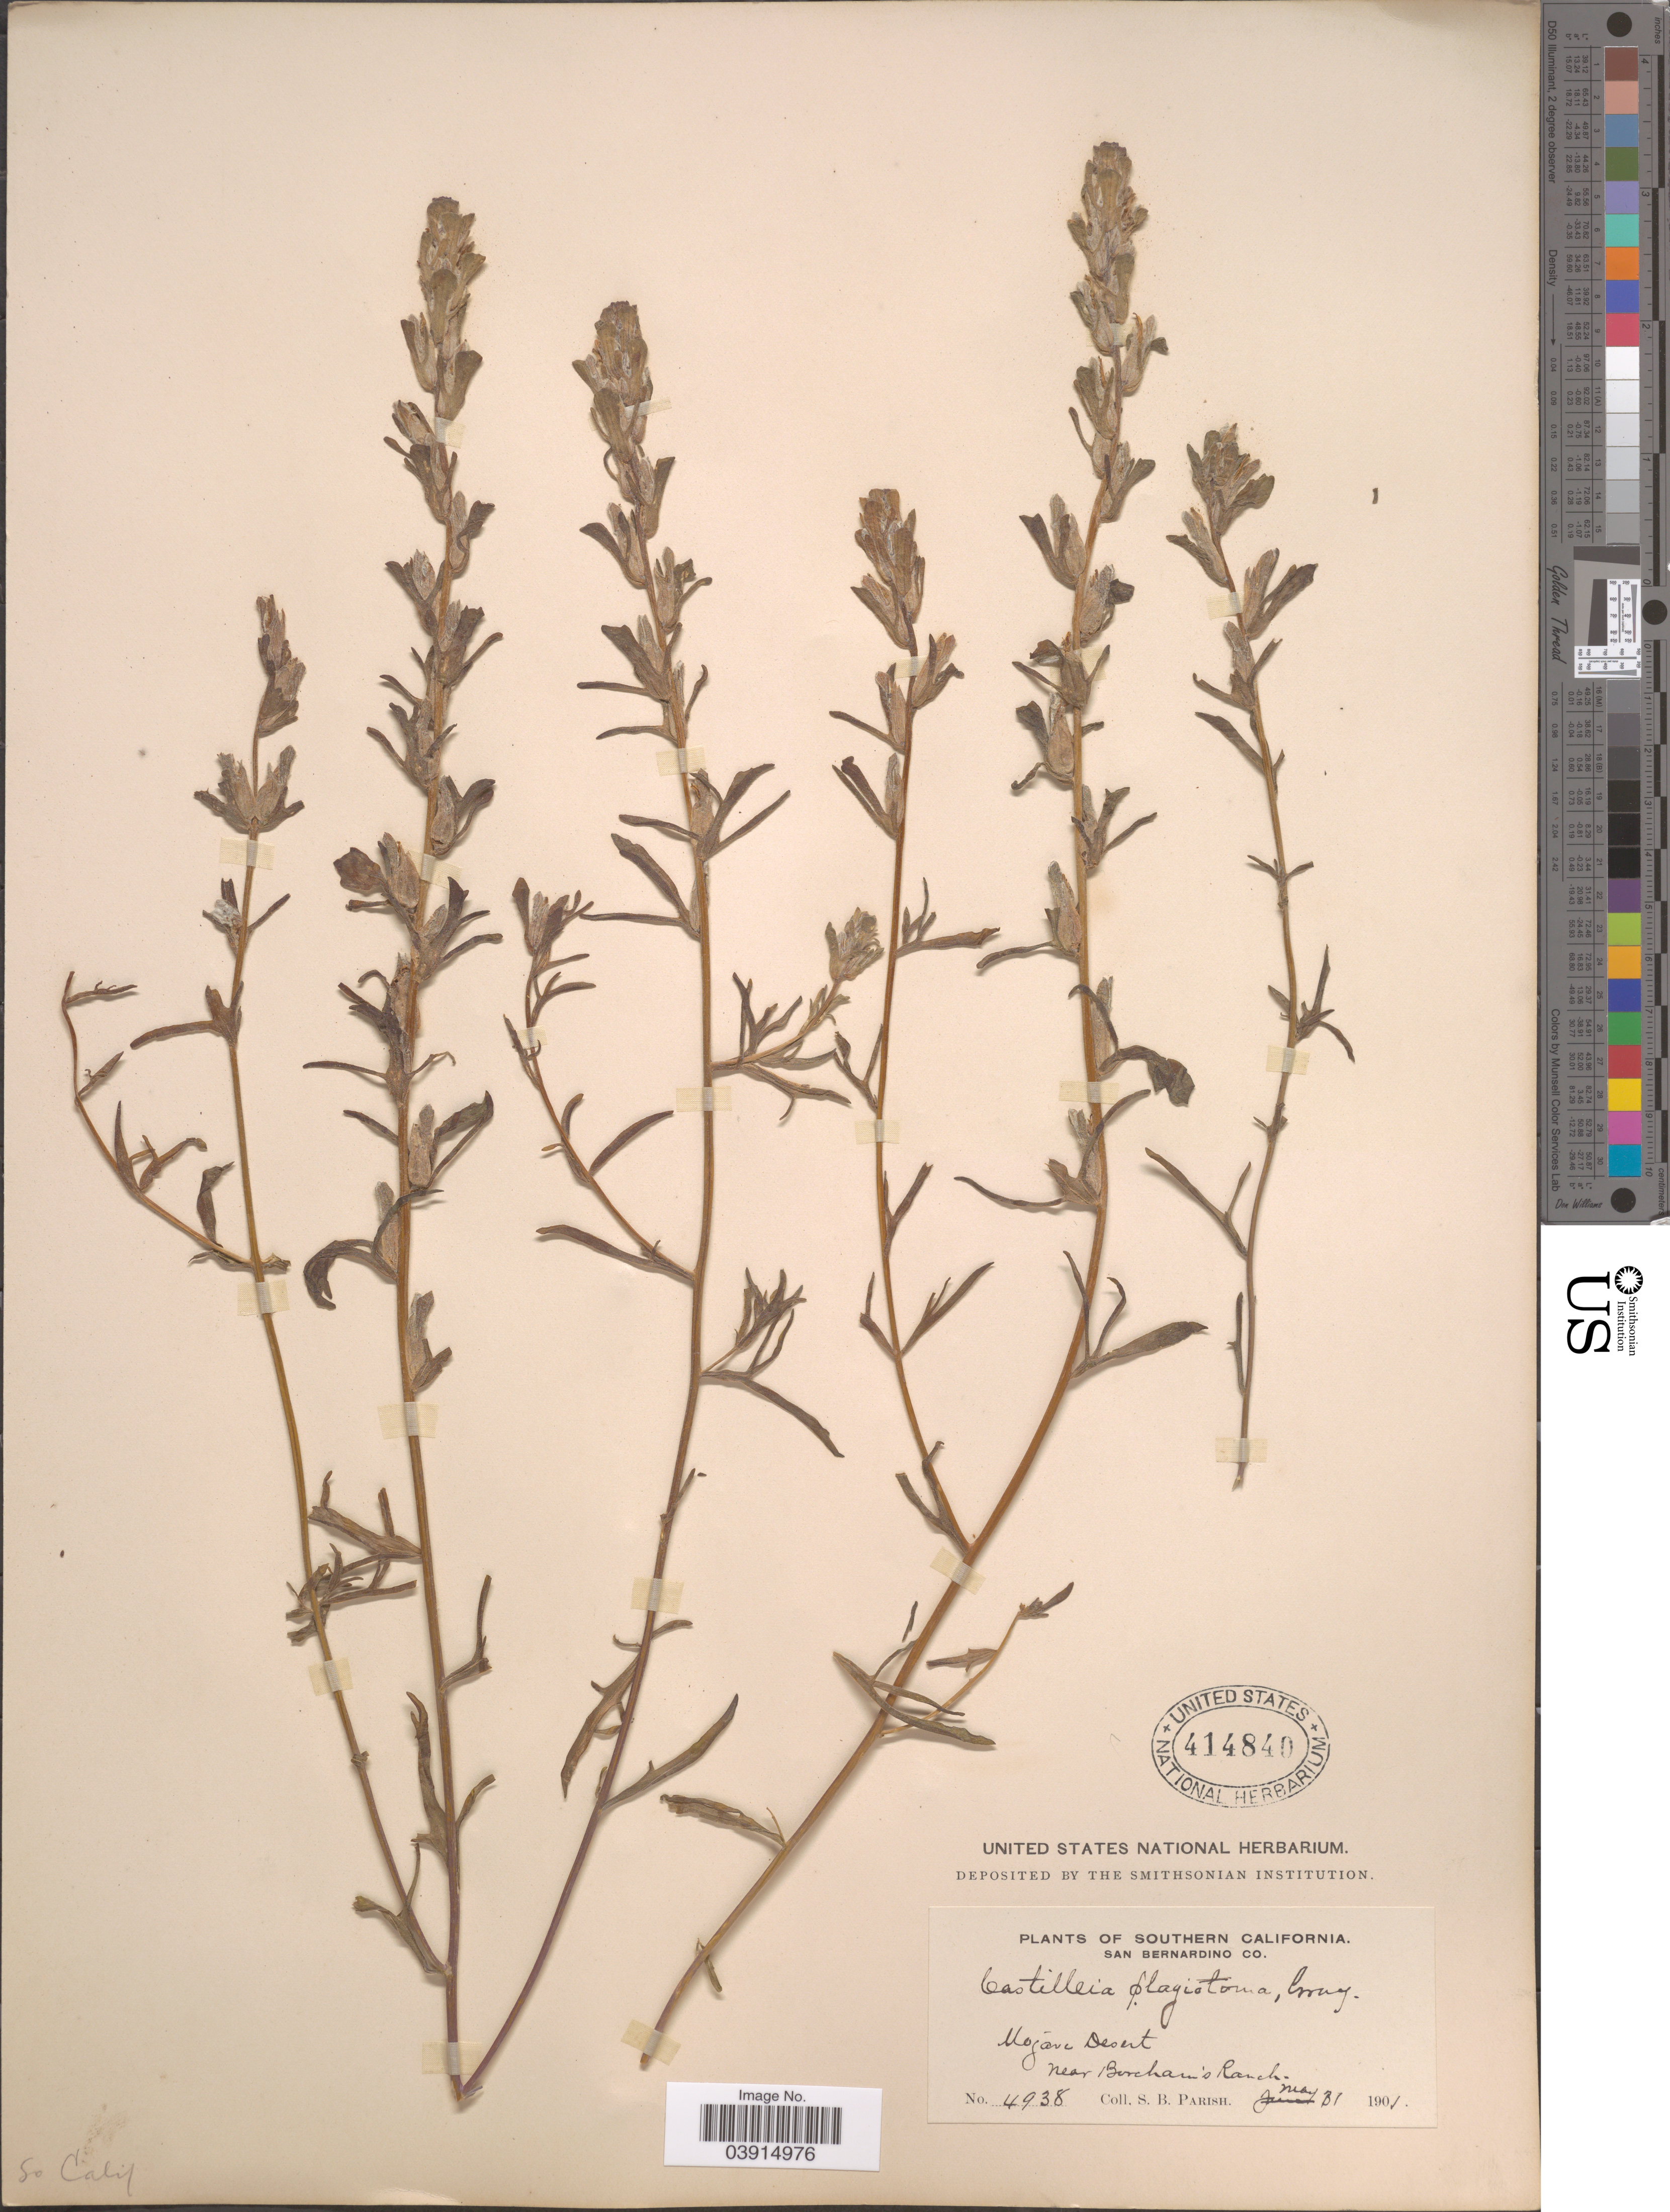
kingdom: Plantae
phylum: Tracheophyta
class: Magnoliopsida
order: Lamiales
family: Orobanchaceae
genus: Castilleja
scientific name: Castilleja sp.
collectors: S. B. Parish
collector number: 4938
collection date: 1901-05-31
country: United States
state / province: California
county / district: San Bernardino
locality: Southern California. San Bernardino Co. Mojave Desert near Burcham's Ranch.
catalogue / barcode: US 414840